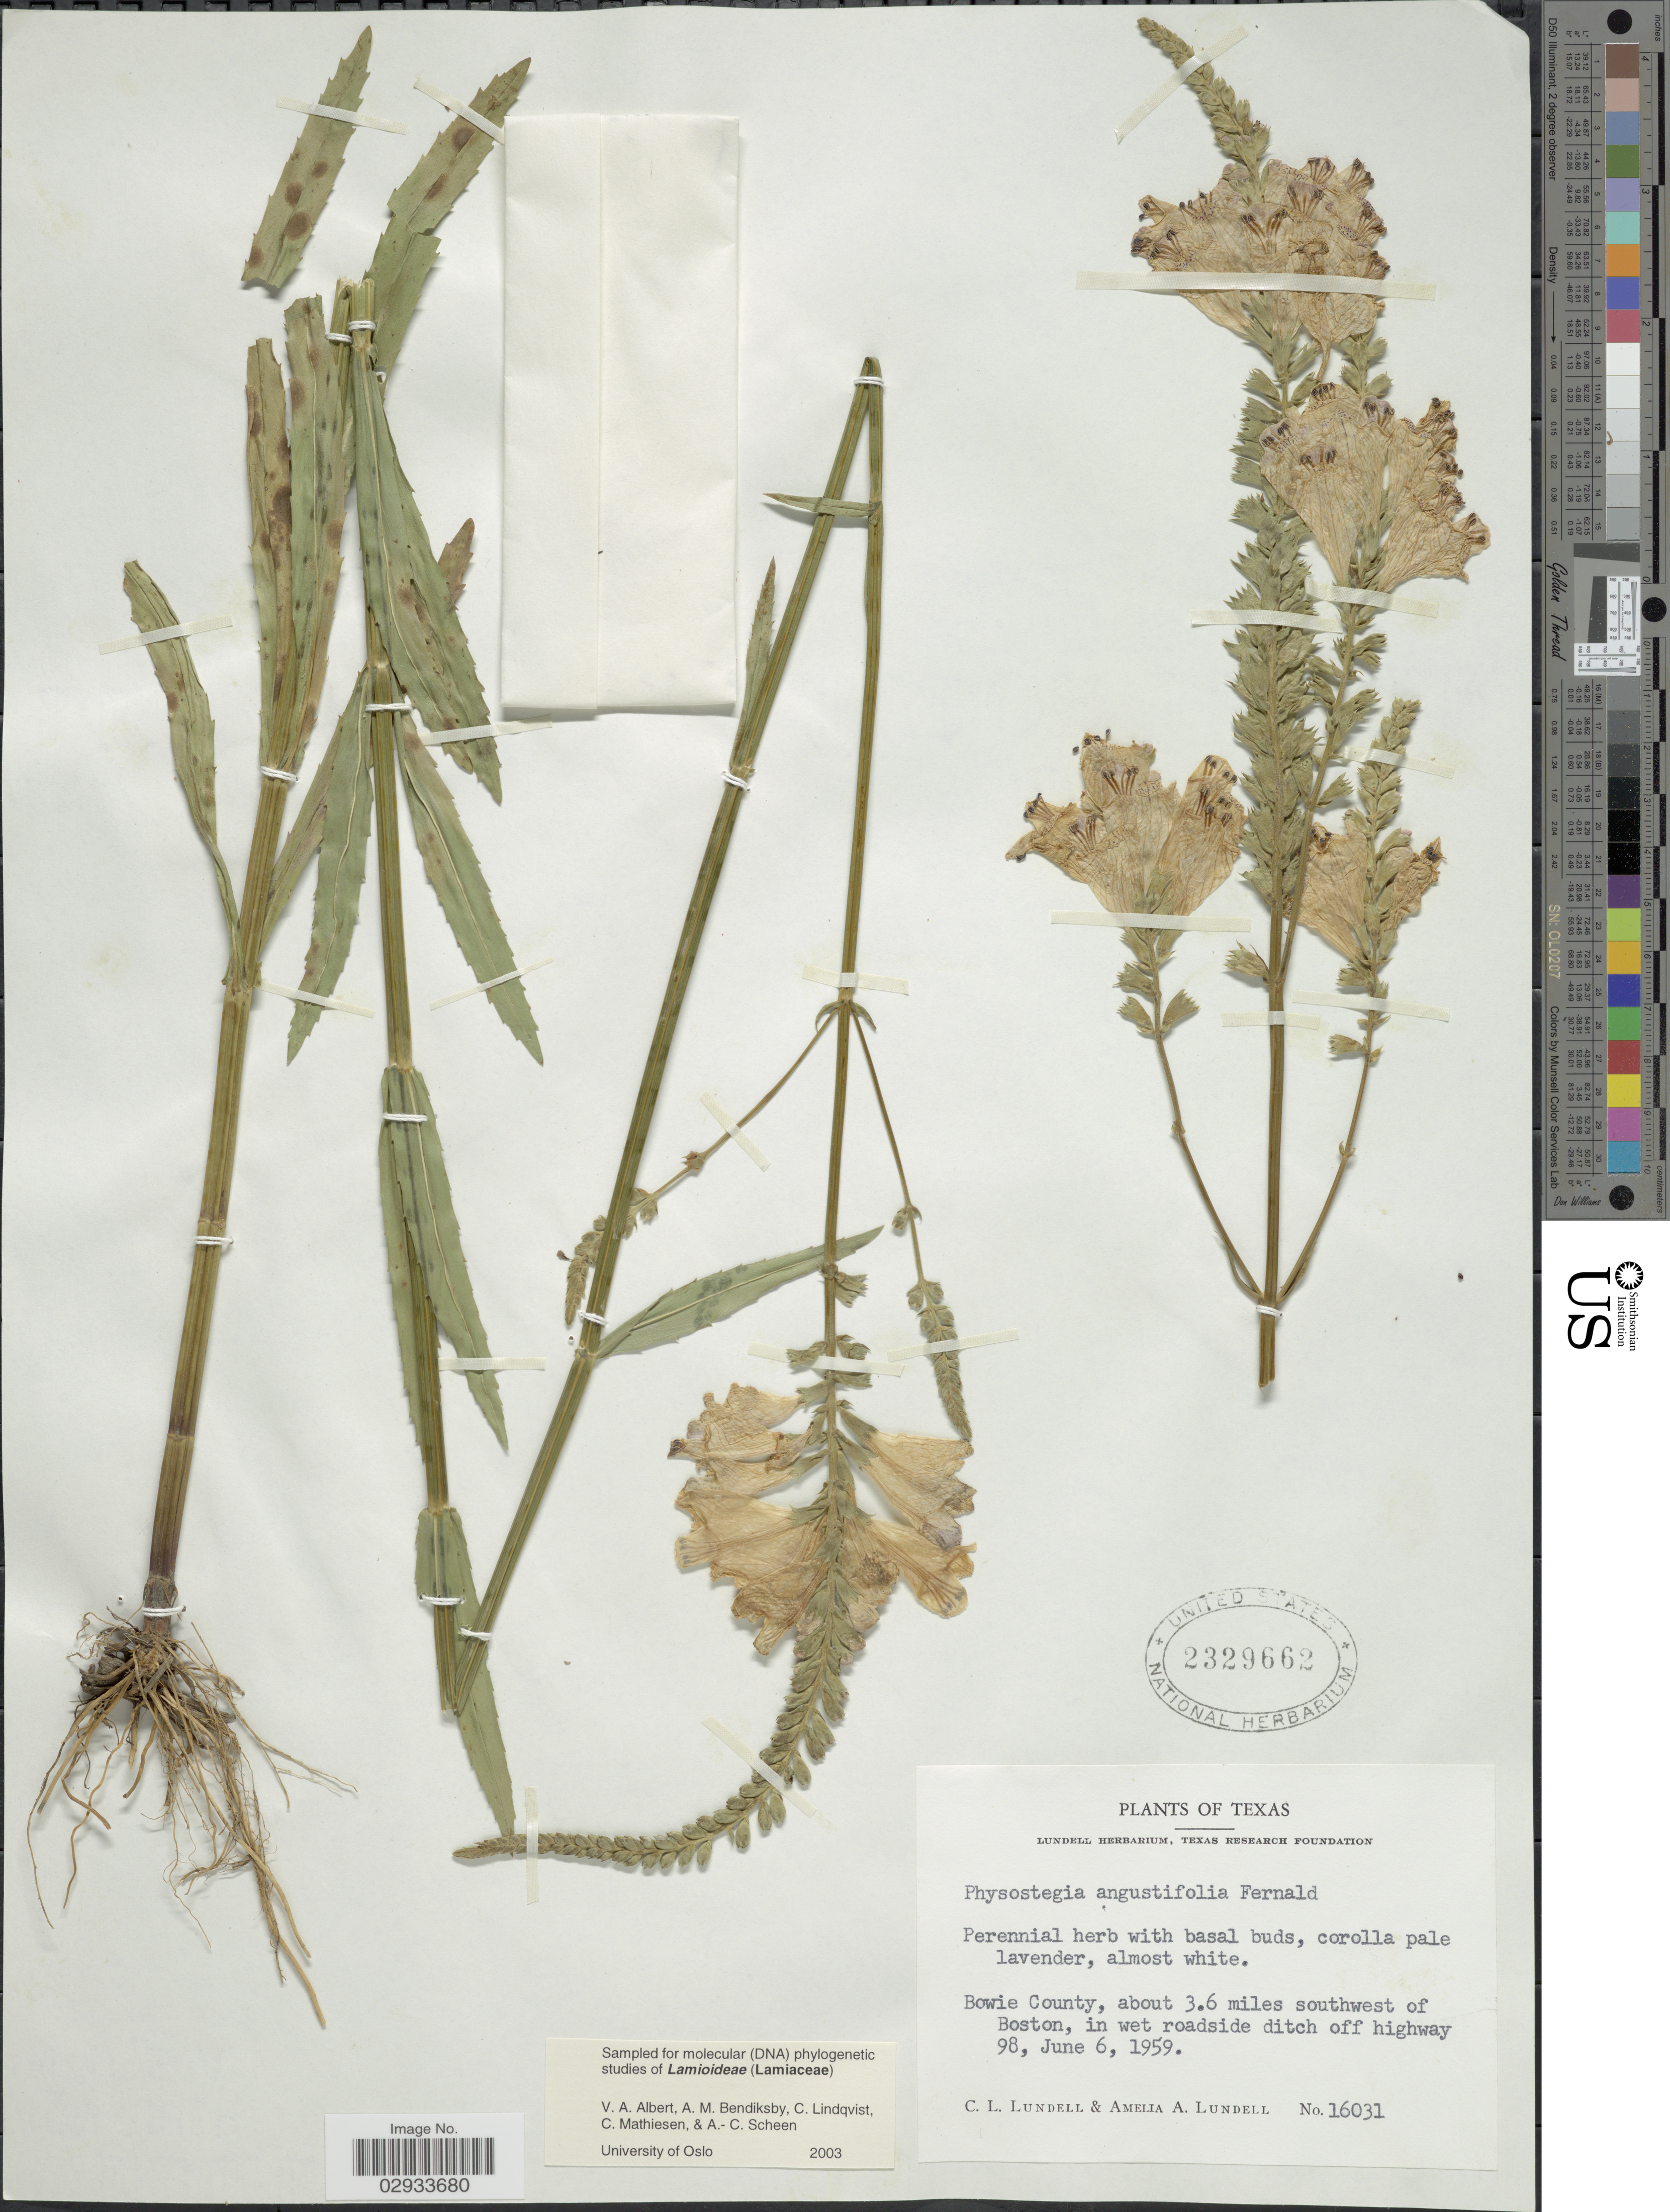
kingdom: Plantae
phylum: Tracheophyta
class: Magnoliopsida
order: Lamiales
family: Lamiaceae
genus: Physostegia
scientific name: Physostegia angustifolia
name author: Fernald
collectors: C. L. Lundell & A. A. Lundell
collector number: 16031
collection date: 1959-06-06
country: United States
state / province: Texas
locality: Bowie County, about 3.6 miles southwest of Boston, in wet roadside ditch off highway 98.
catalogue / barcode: US 2329662